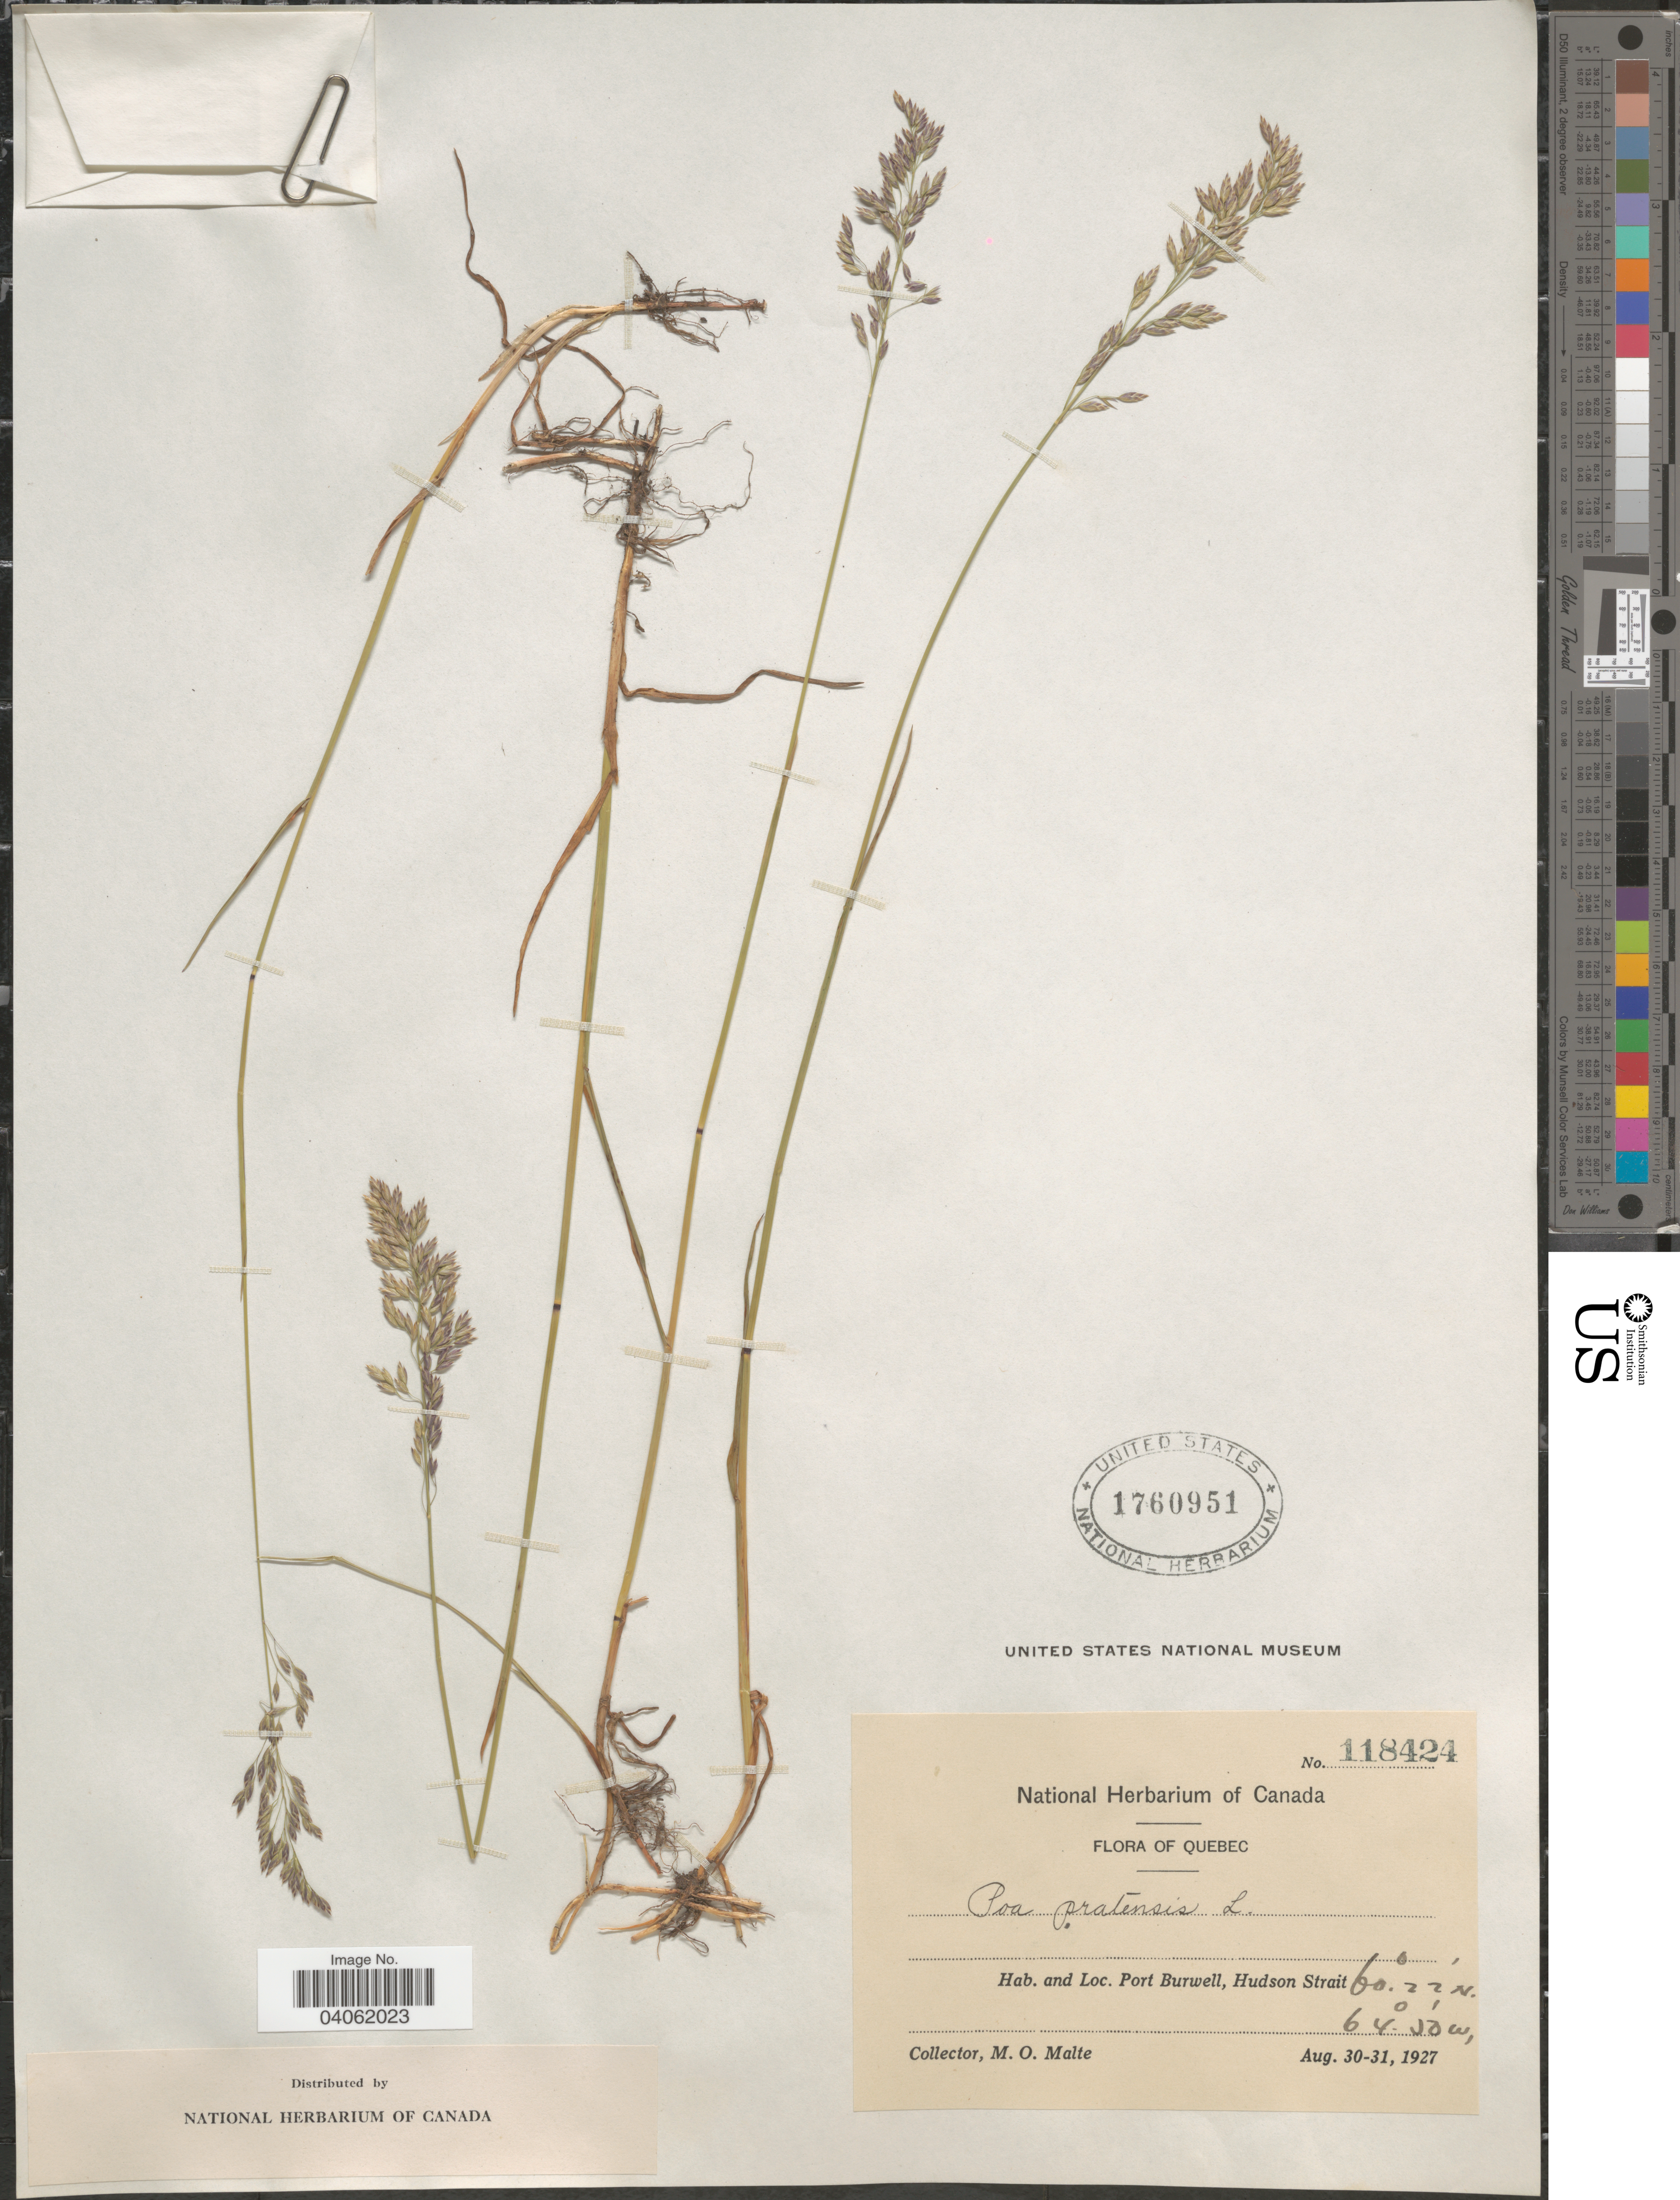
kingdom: Plantae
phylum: Tracheophyta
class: Liliopsida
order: Poales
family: Poaceae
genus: Poa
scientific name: Poa pratensis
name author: L.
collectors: M. O. Malte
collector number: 118424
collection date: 1927-08-30/1927-08-31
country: Canada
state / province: Quebec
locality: Port Burwell, Hudson Strait.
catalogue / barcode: US 1760951